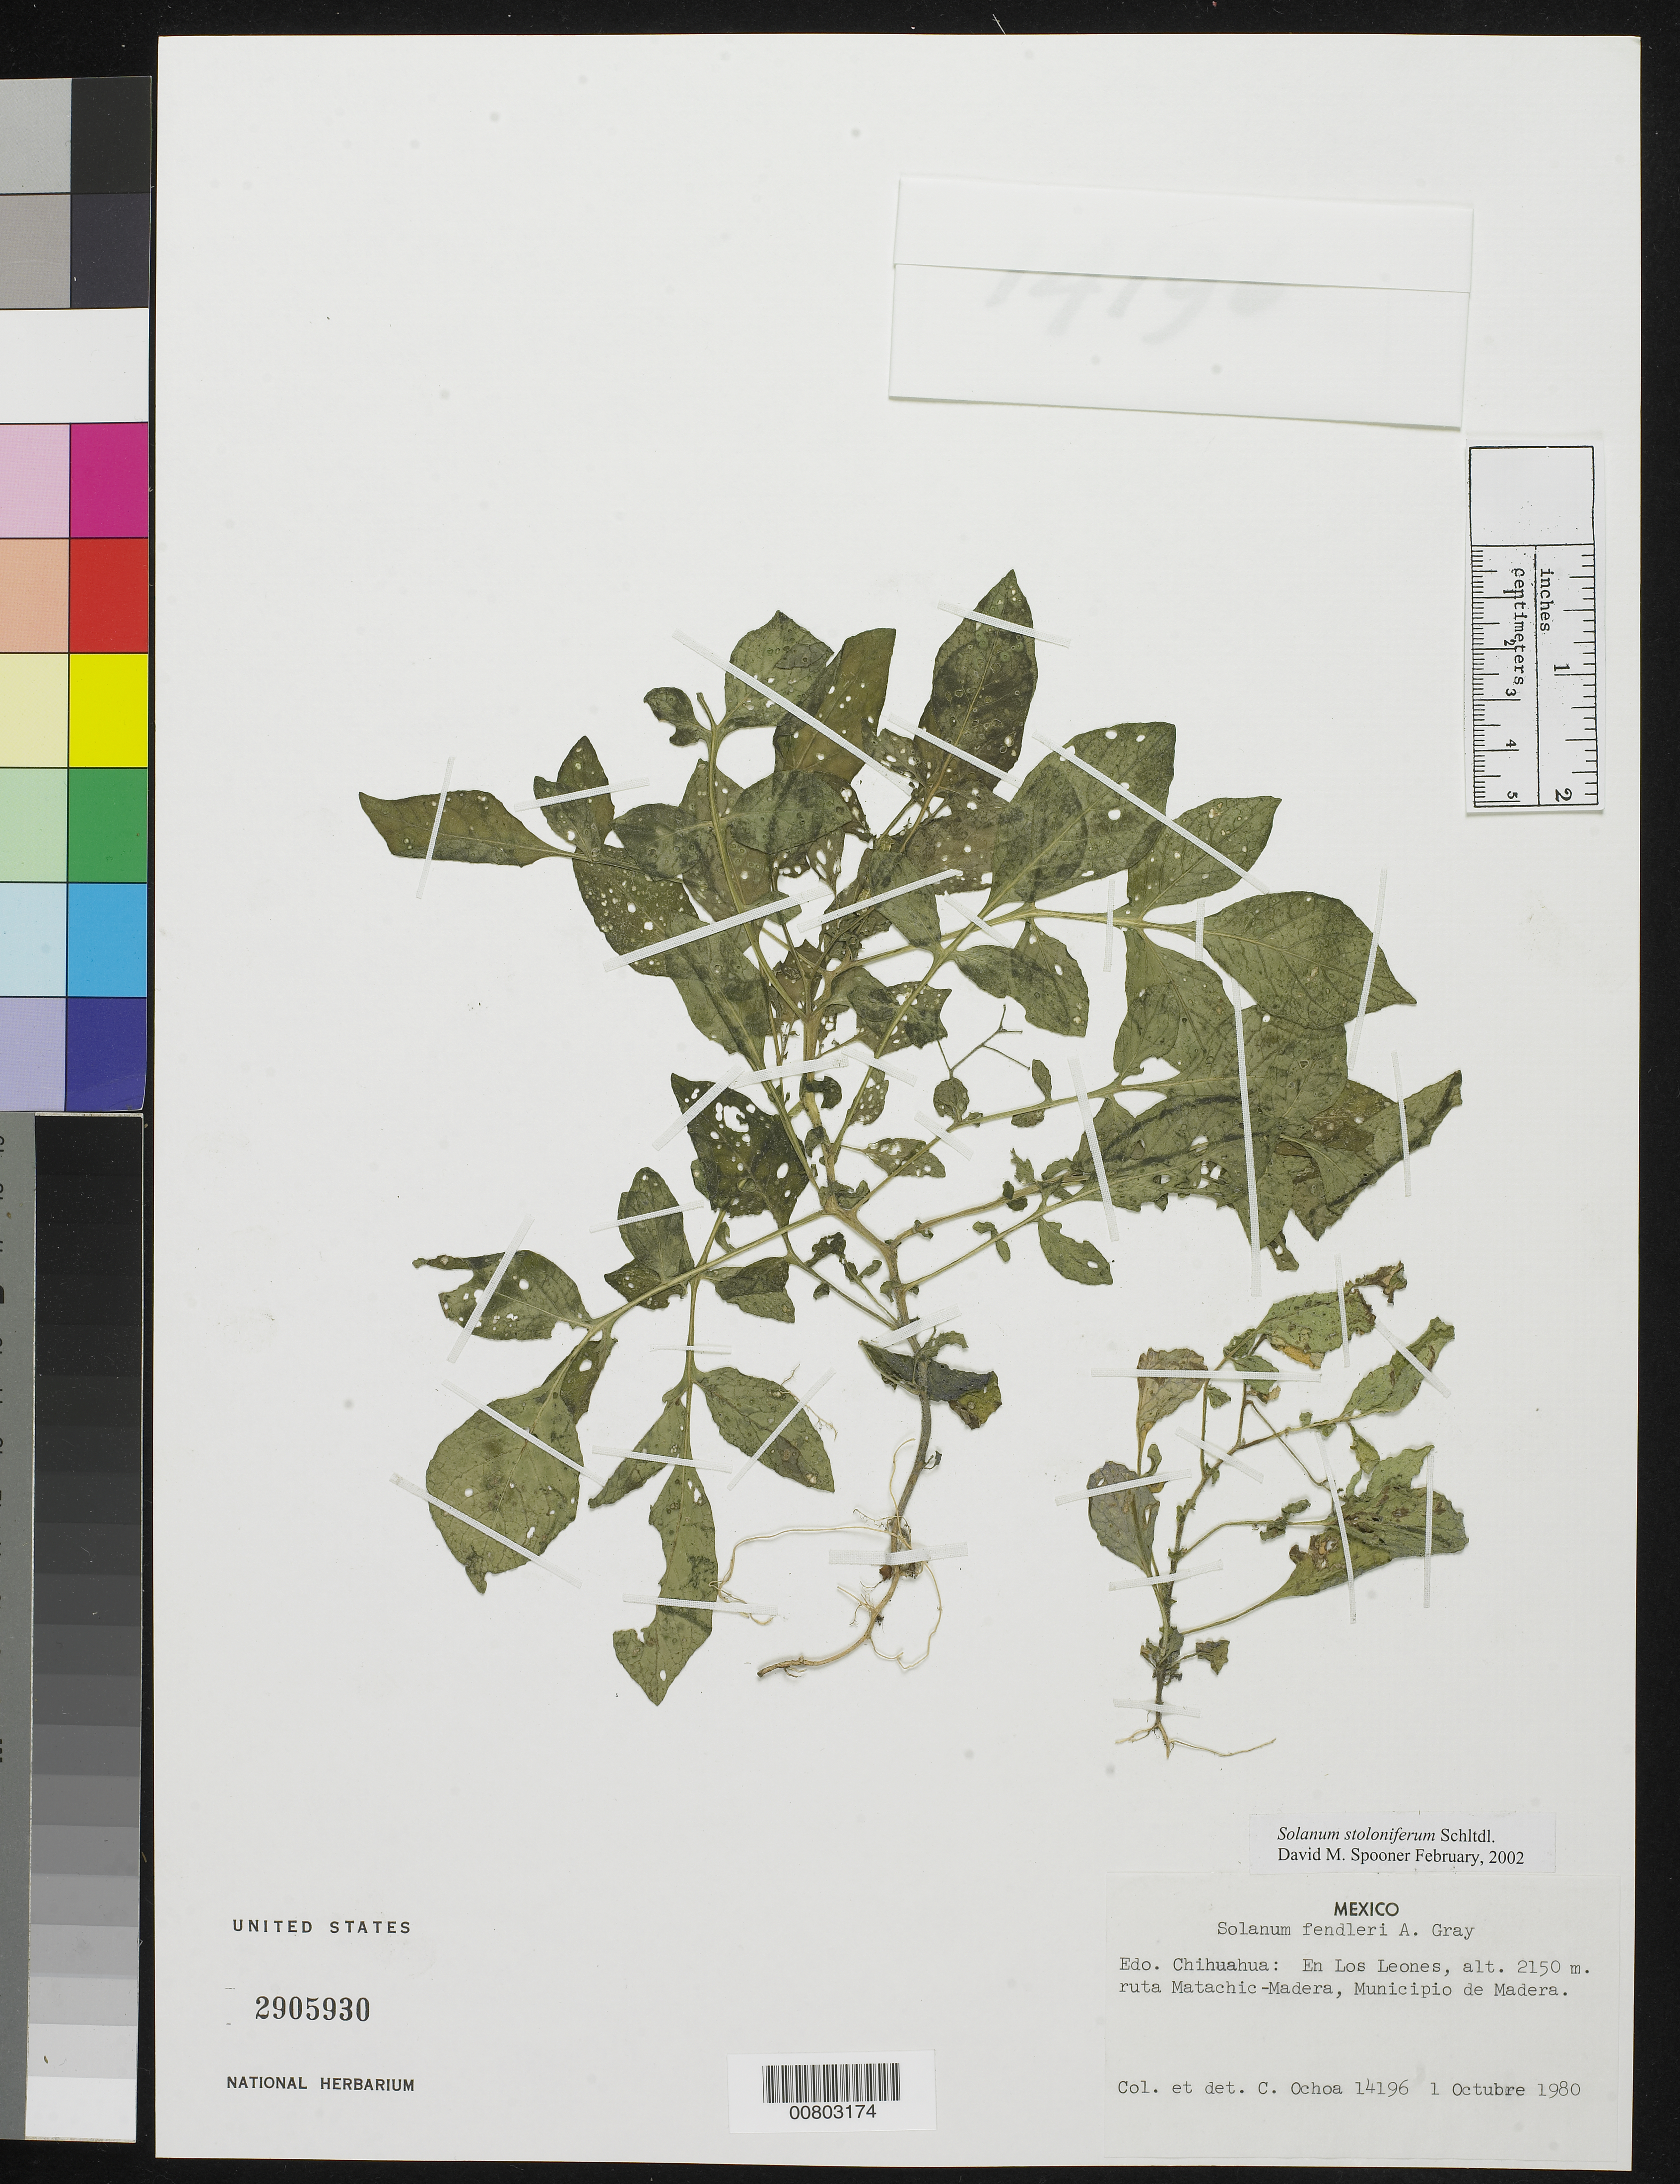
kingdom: Plantae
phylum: Tracheophyta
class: Magnoliopsida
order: Solanales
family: Solanaceae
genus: Solanum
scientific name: Solanum stoloniferum subsp. stoloniferum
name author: Schltdl.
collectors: C. Ochoa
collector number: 14196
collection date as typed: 01 Oct 1980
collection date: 1980-10-01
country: Mexico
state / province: Chihuahua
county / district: Madera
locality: Los Leones, ruta Matyachic - Madera, Municipio de Madera, Chihuahua.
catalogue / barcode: US 2905930